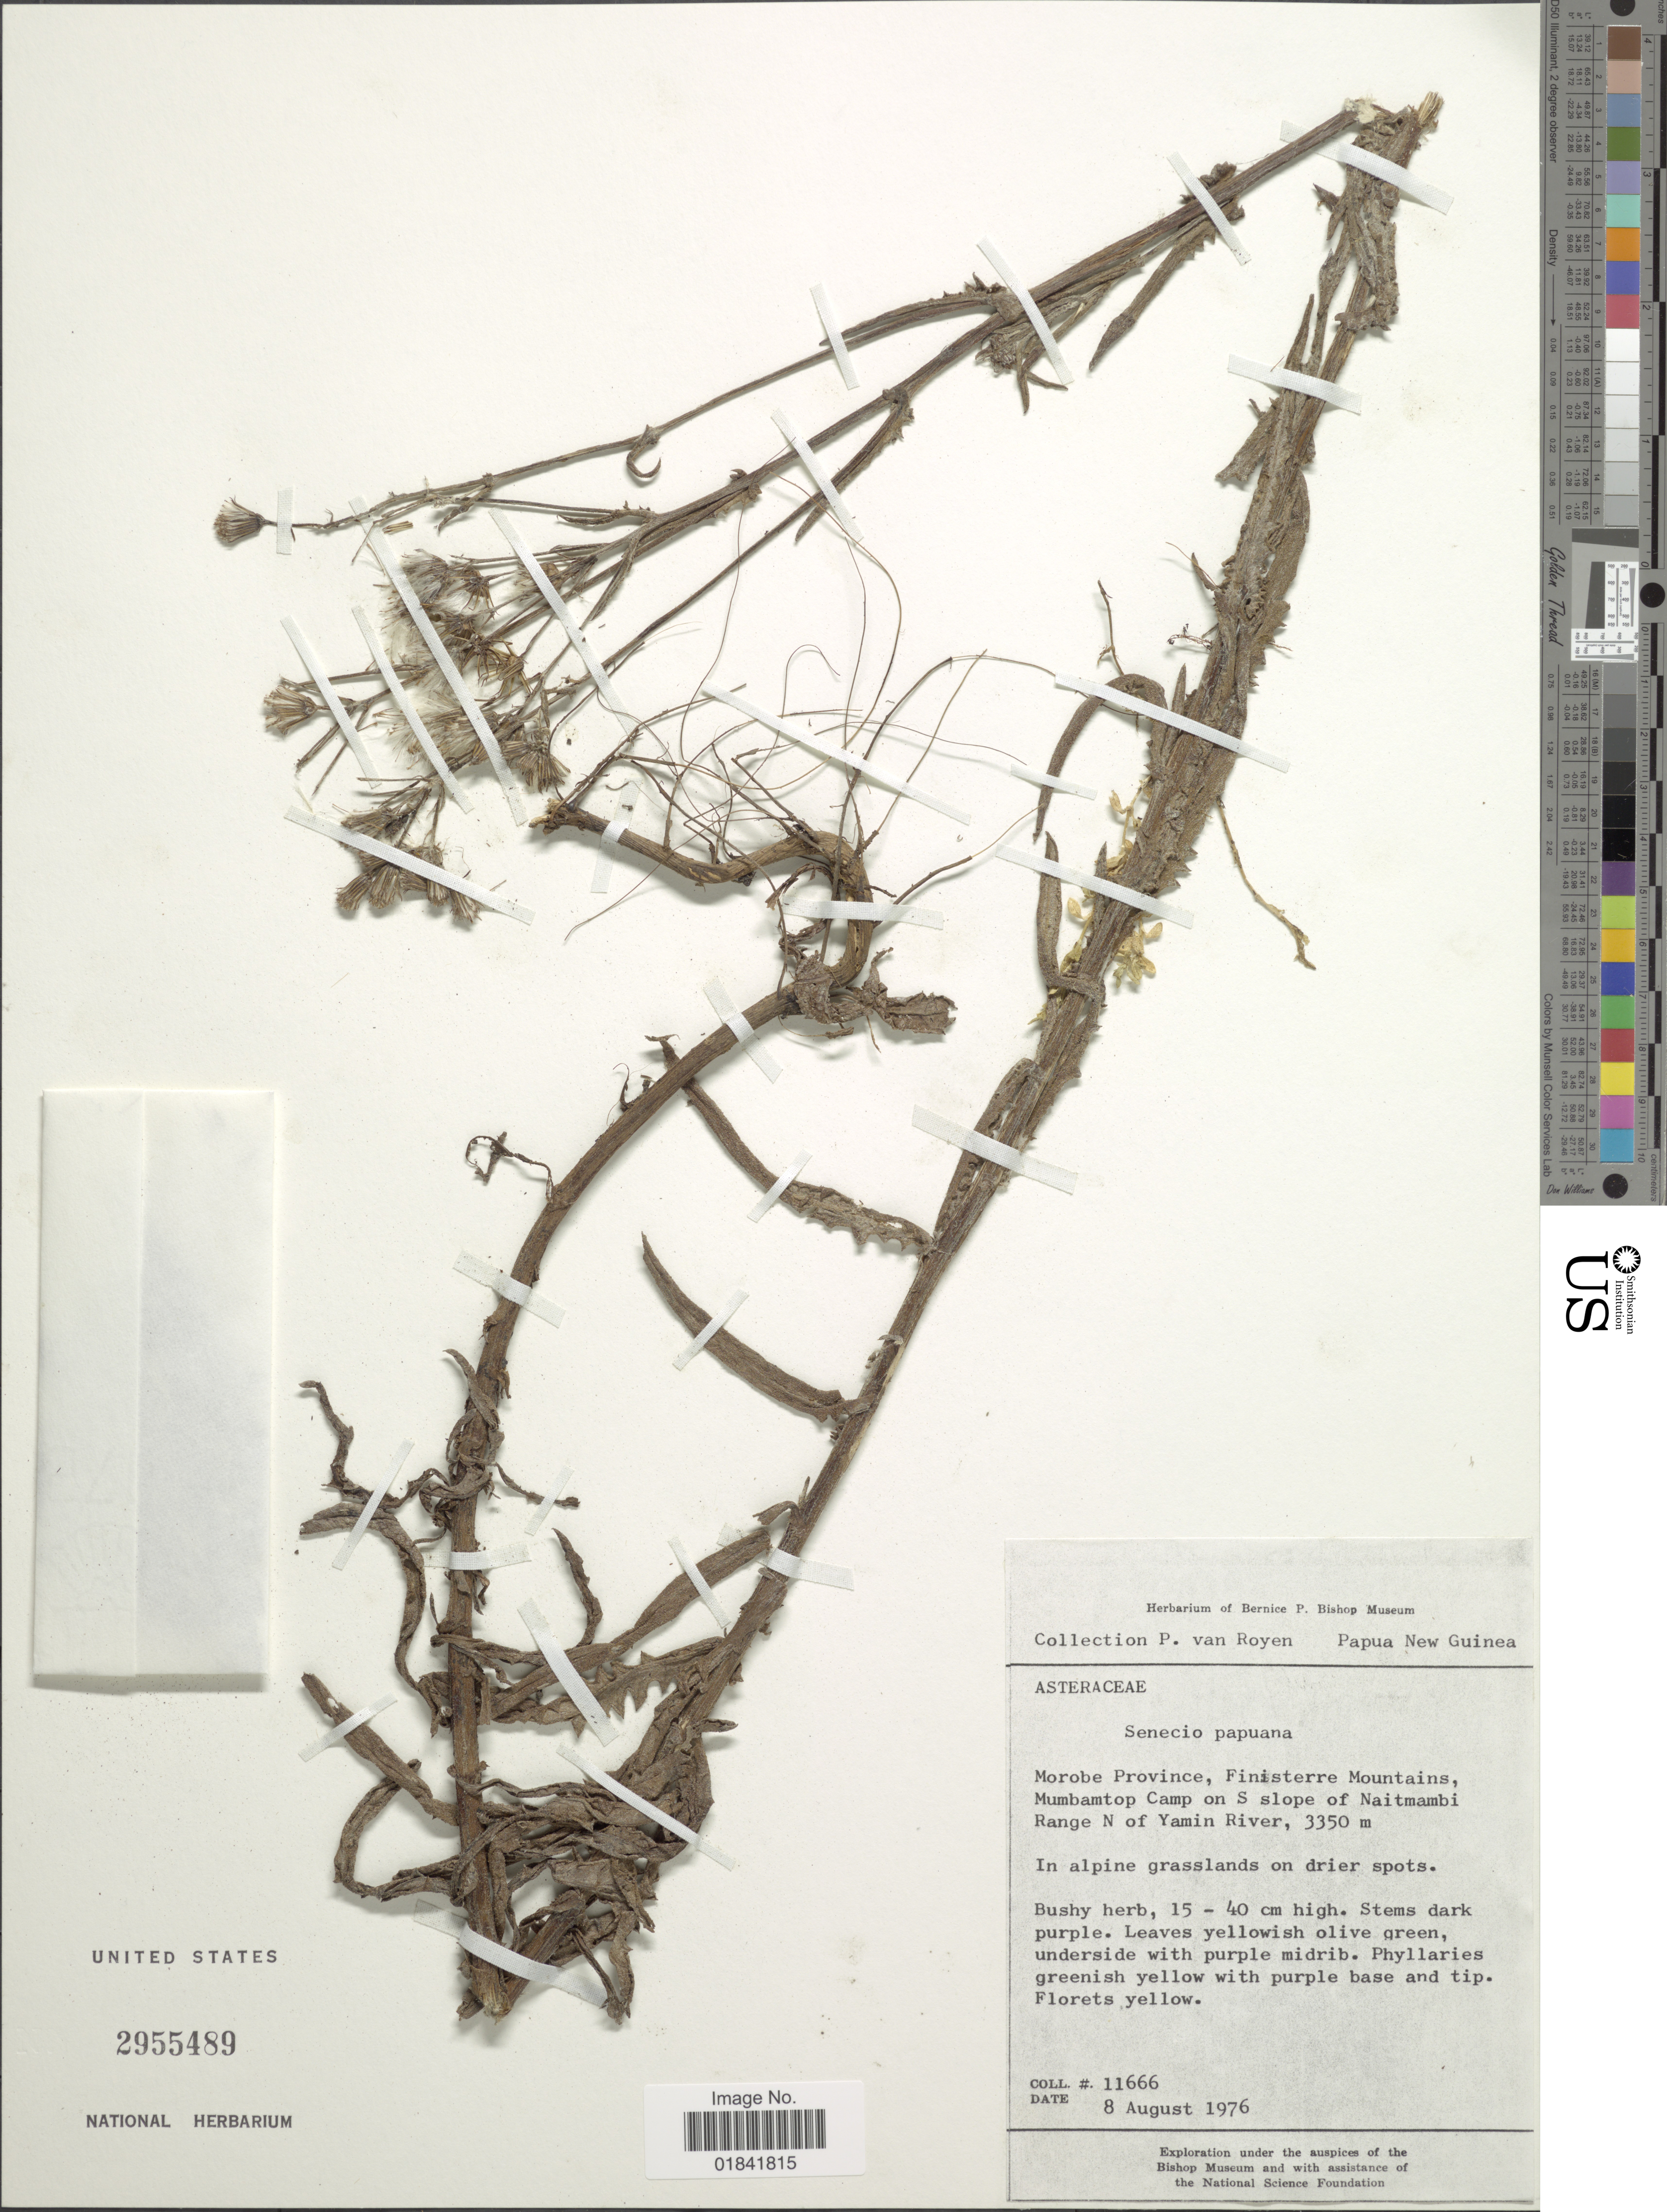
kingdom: Plantae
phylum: Tracheophyta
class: Magnoliopsida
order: Asterales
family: Asteraceae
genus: Senecio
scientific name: Senecio papuanus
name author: (Lauterb.) Belcher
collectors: P. van Royan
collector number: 11666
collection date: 1976-08-08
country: Papua New Guinea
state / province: Morobe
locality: Morobe Province, Finisterre Mountains, Mumbamtop Camp on S slope of Naitmambi Range N of Yamin River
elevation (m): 3350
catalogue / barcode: US 2955489